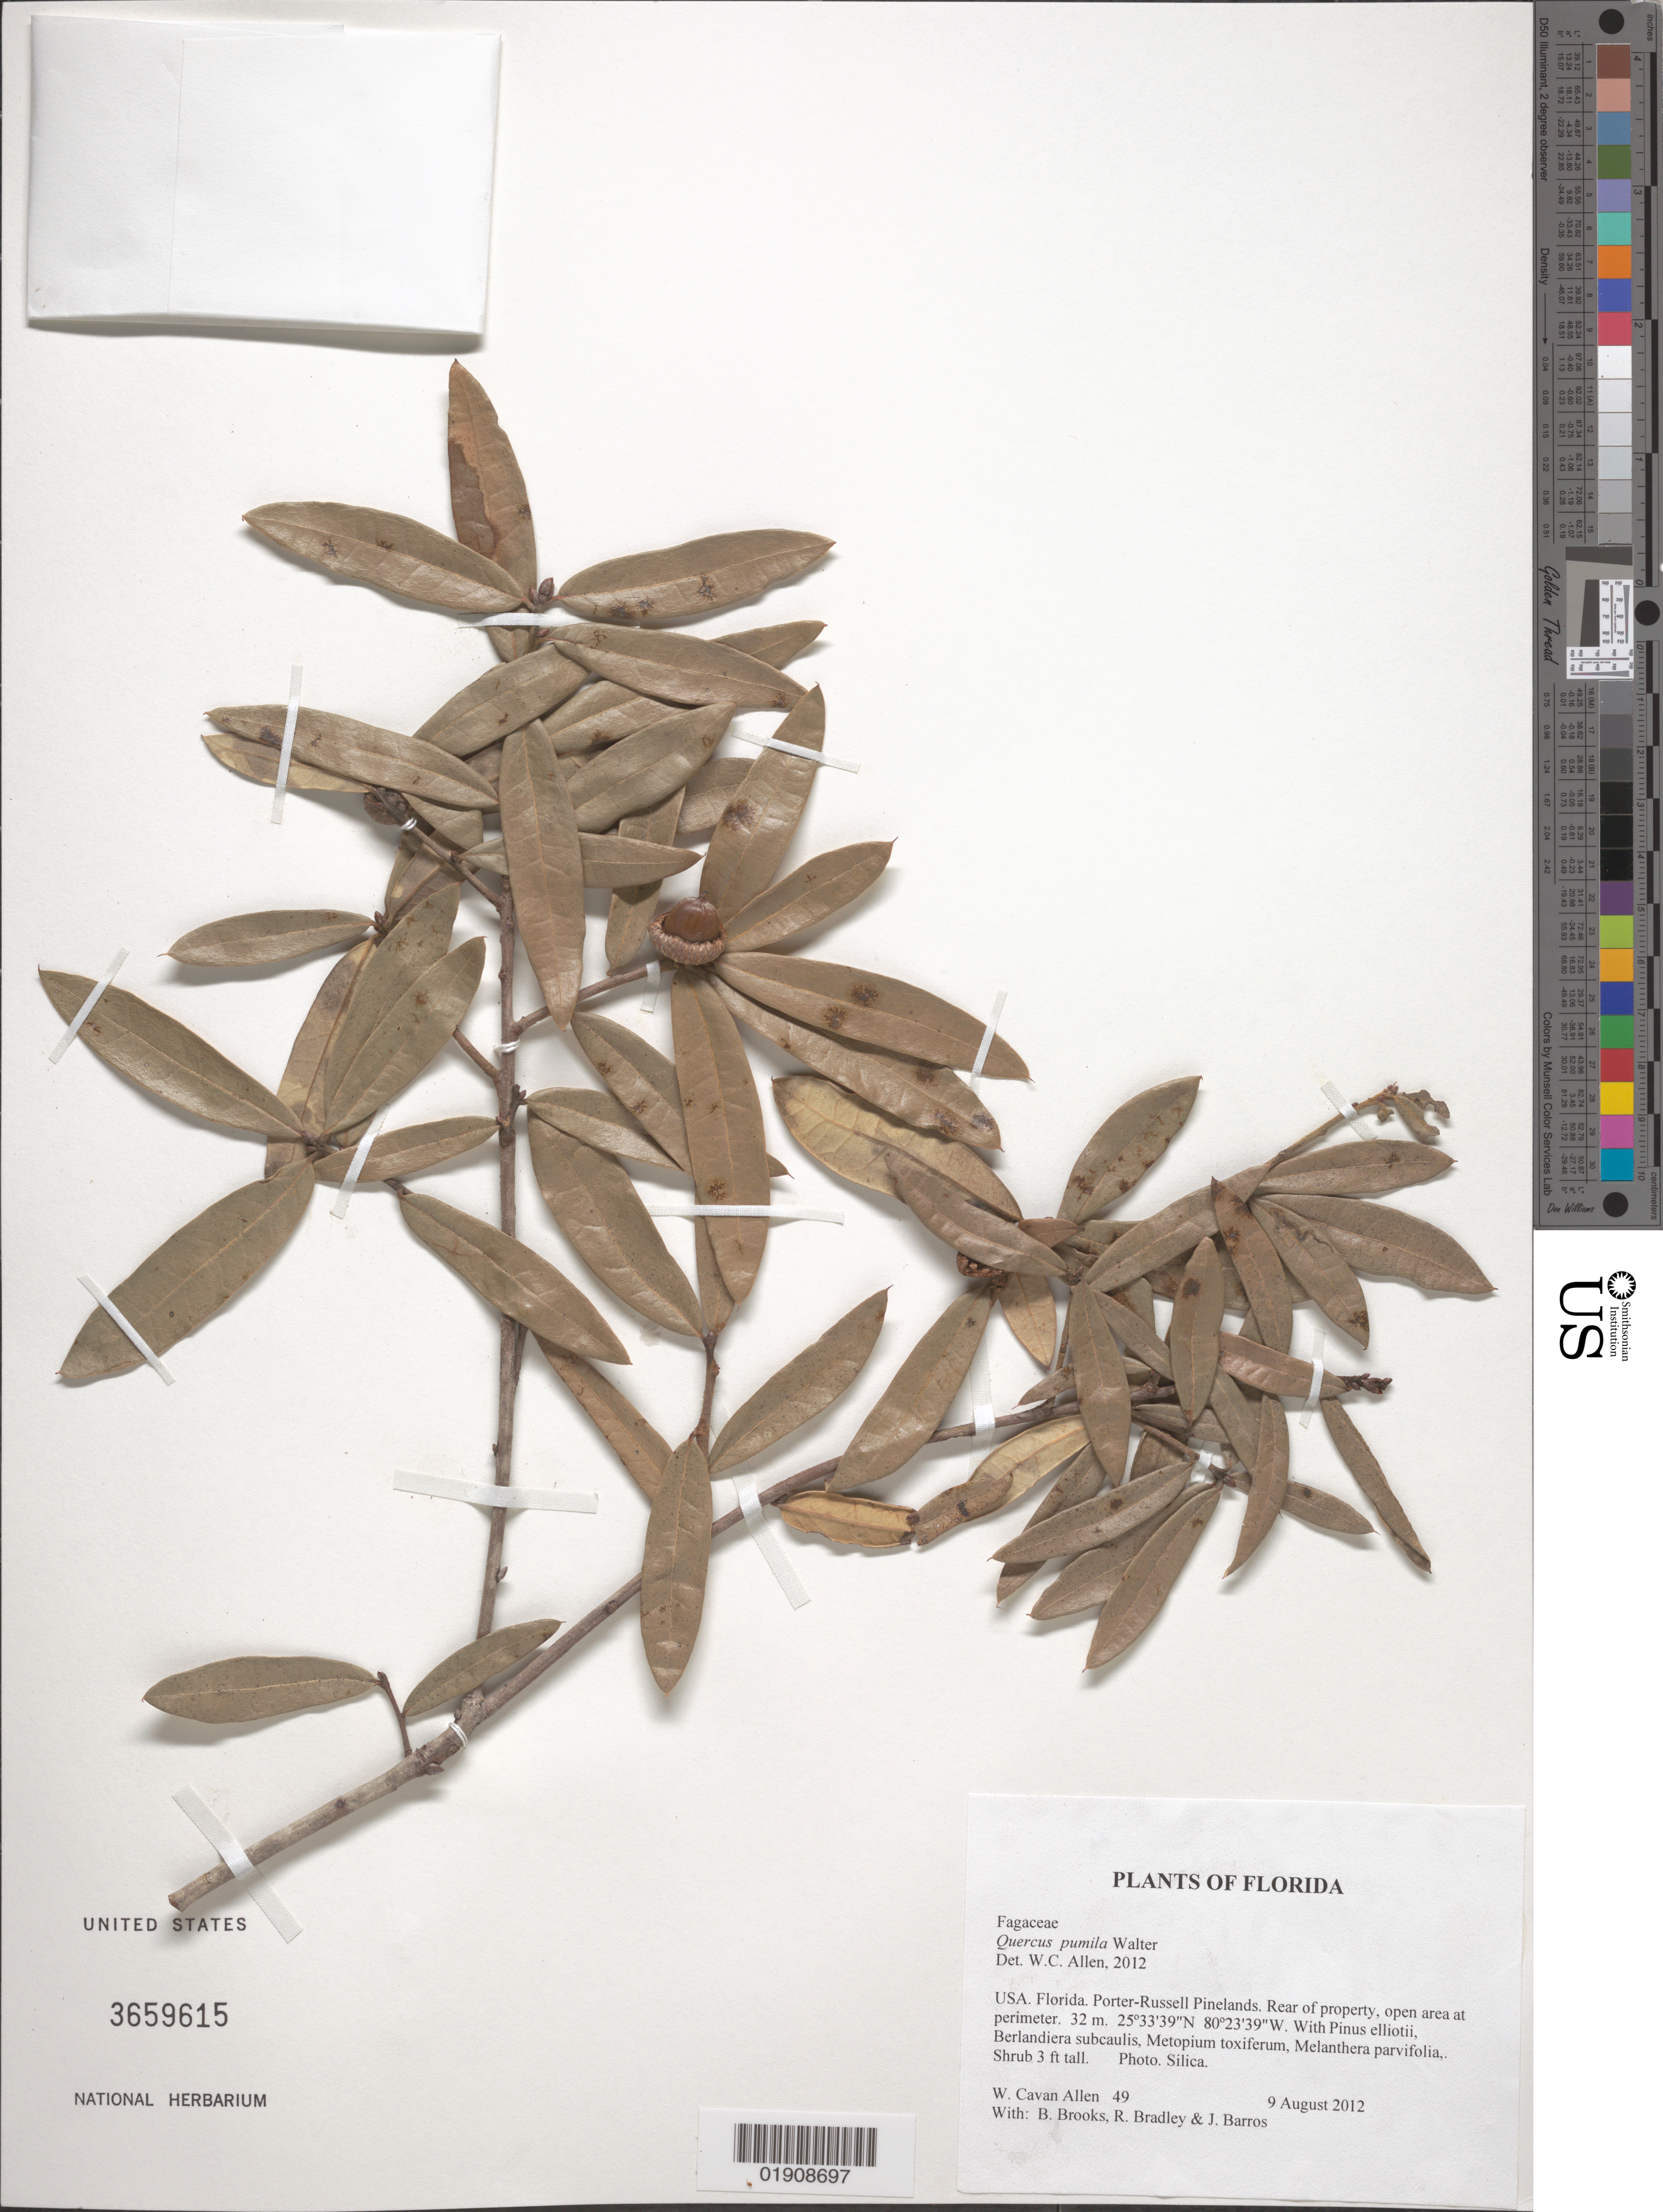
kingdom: Plantae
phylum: Tracheophyta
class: Magnoliopsida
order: Fagales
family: Fagaceae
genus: Quercus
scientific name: Quercus pumila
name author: Walter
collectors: W. C. Allen, B. Brooks, R. Bradley & J. Barros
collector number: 49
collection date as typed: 9 August 2012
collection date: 2012-08-09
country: United States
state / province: Florida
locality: Porter-Russell Pinelands.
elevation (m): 32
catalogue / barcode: US 3659615